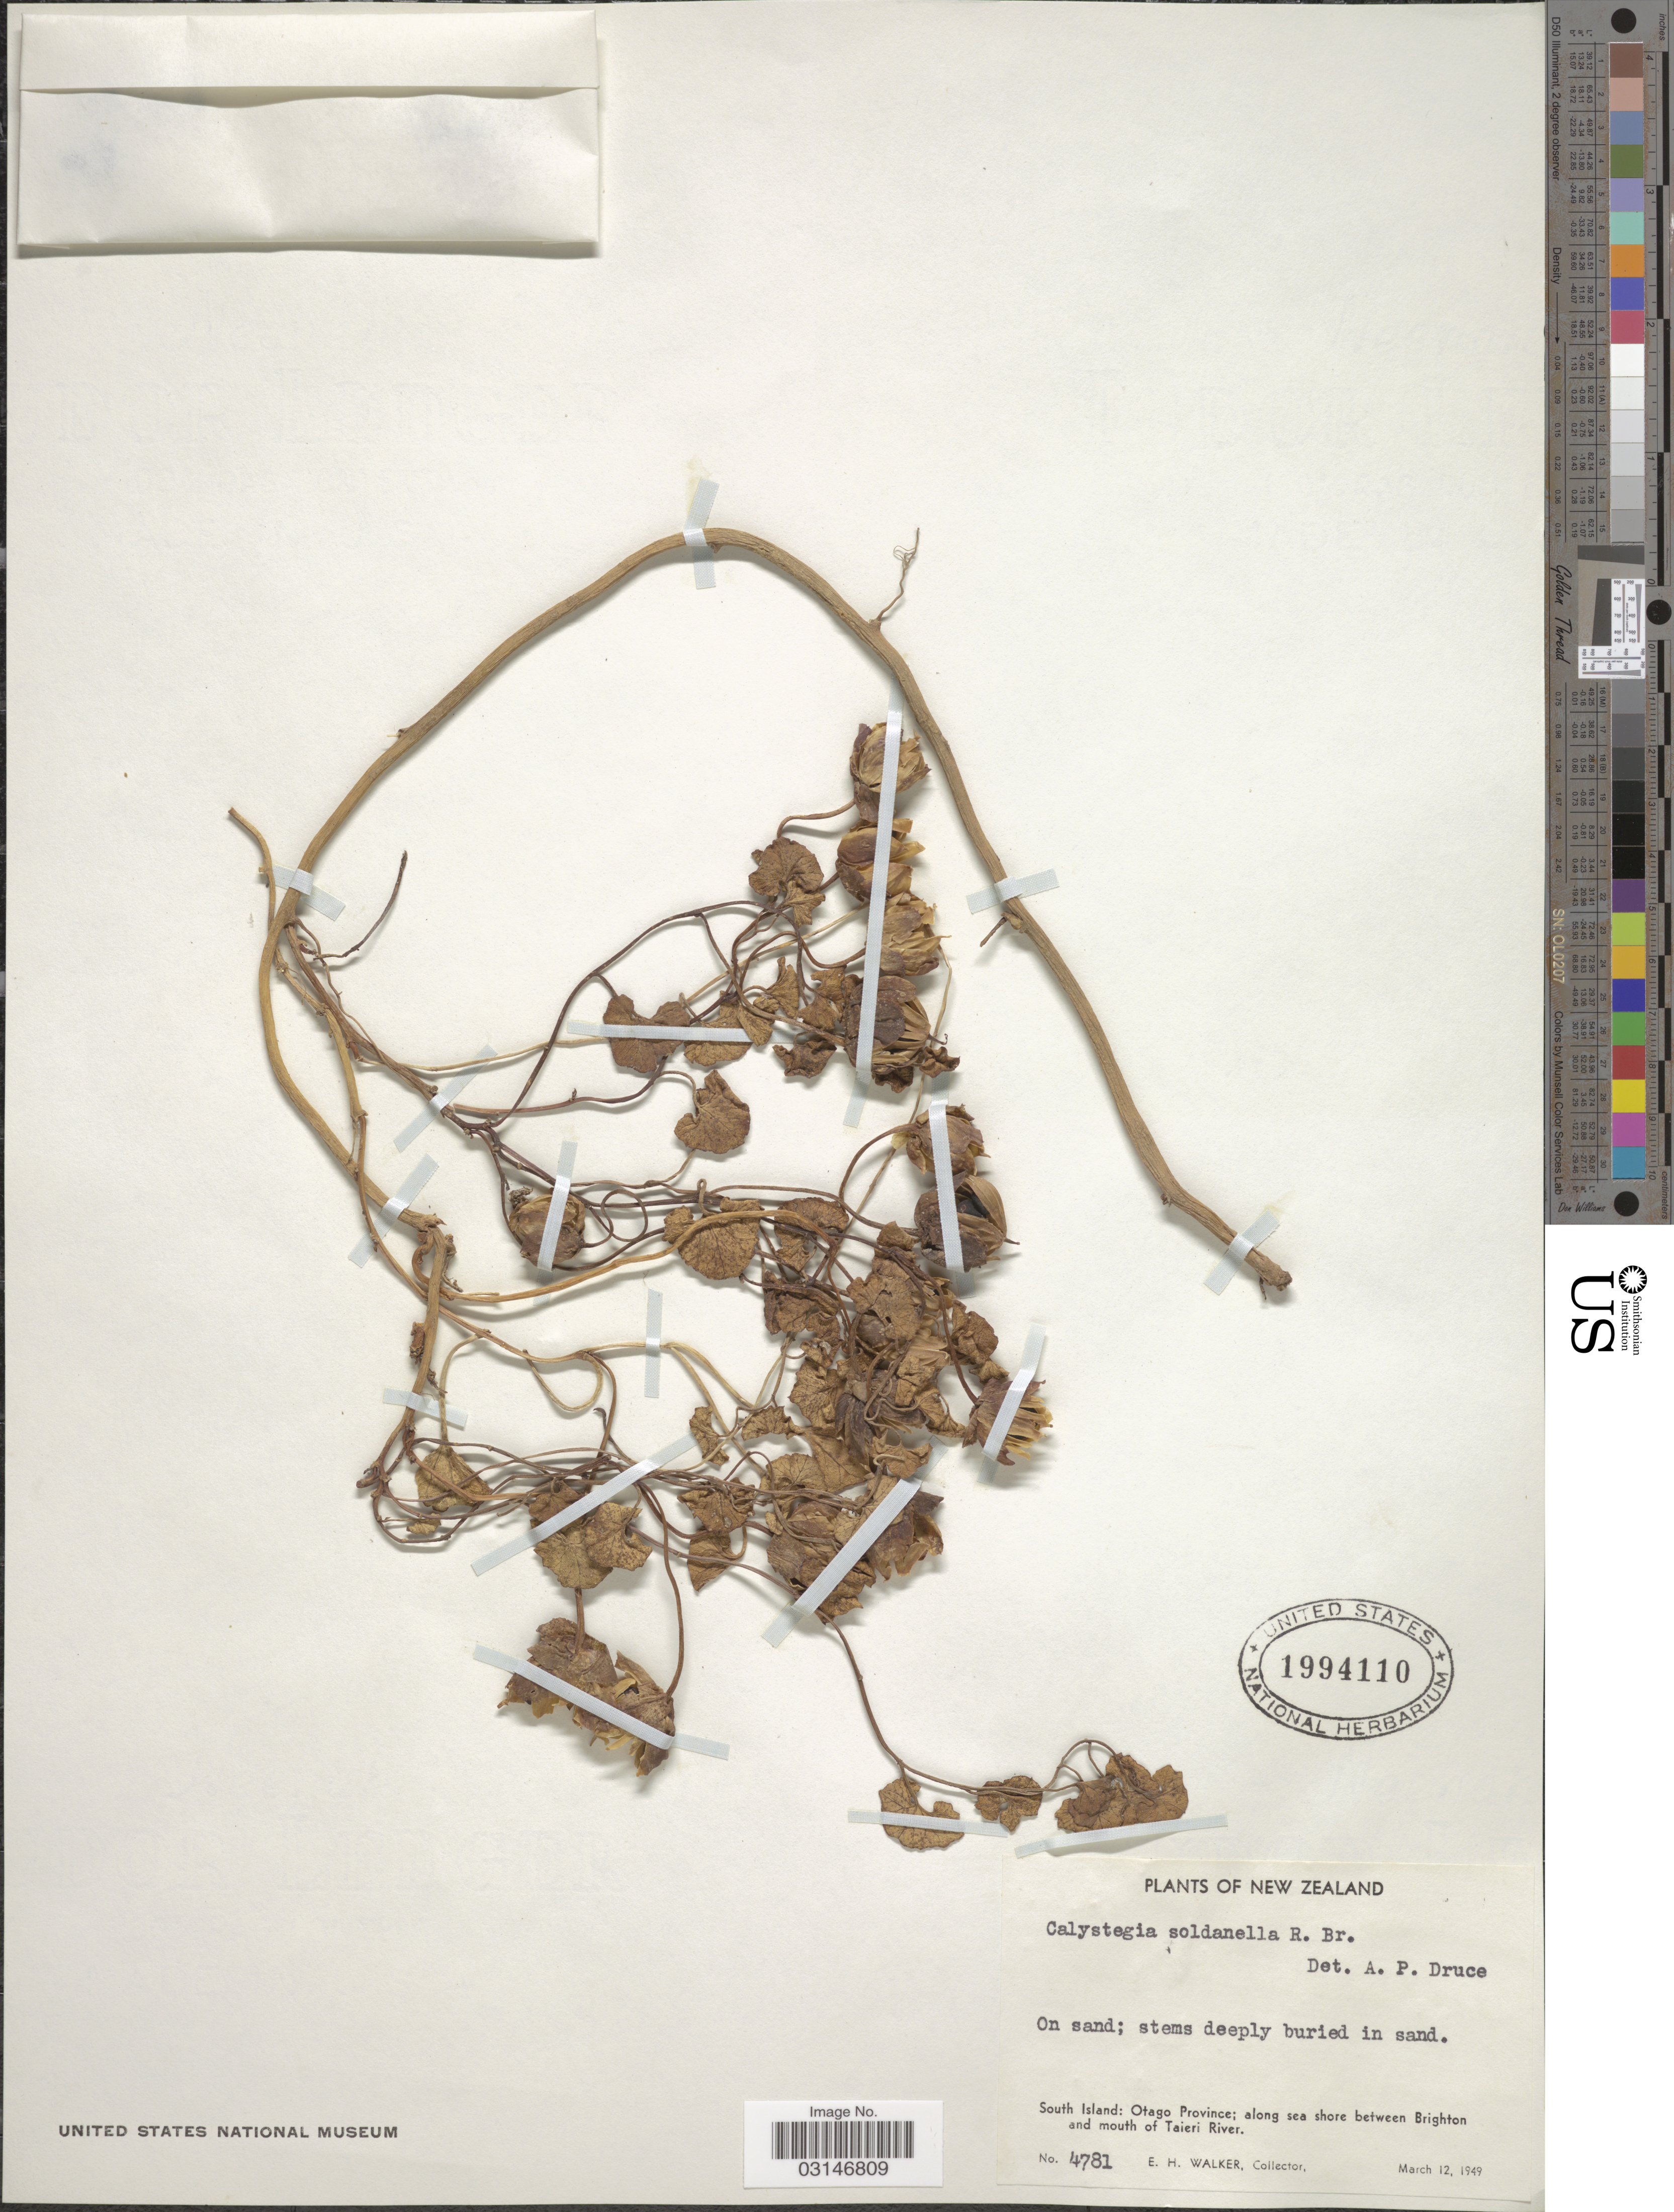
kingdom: Plantae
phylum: Tracheophyta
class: Magnoliopsida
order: Solanales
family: Convolvulaceae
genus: Calystegia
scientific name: Calystegia soldanella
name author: (L.) R. Br.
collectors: E. H. Walker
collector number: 4781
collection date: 1949-03-12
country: New Zealand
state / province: Otago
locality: South Island: Otago Province; along sea shore between Brighton and mouth of Taieri River.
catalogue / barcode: US 1994110